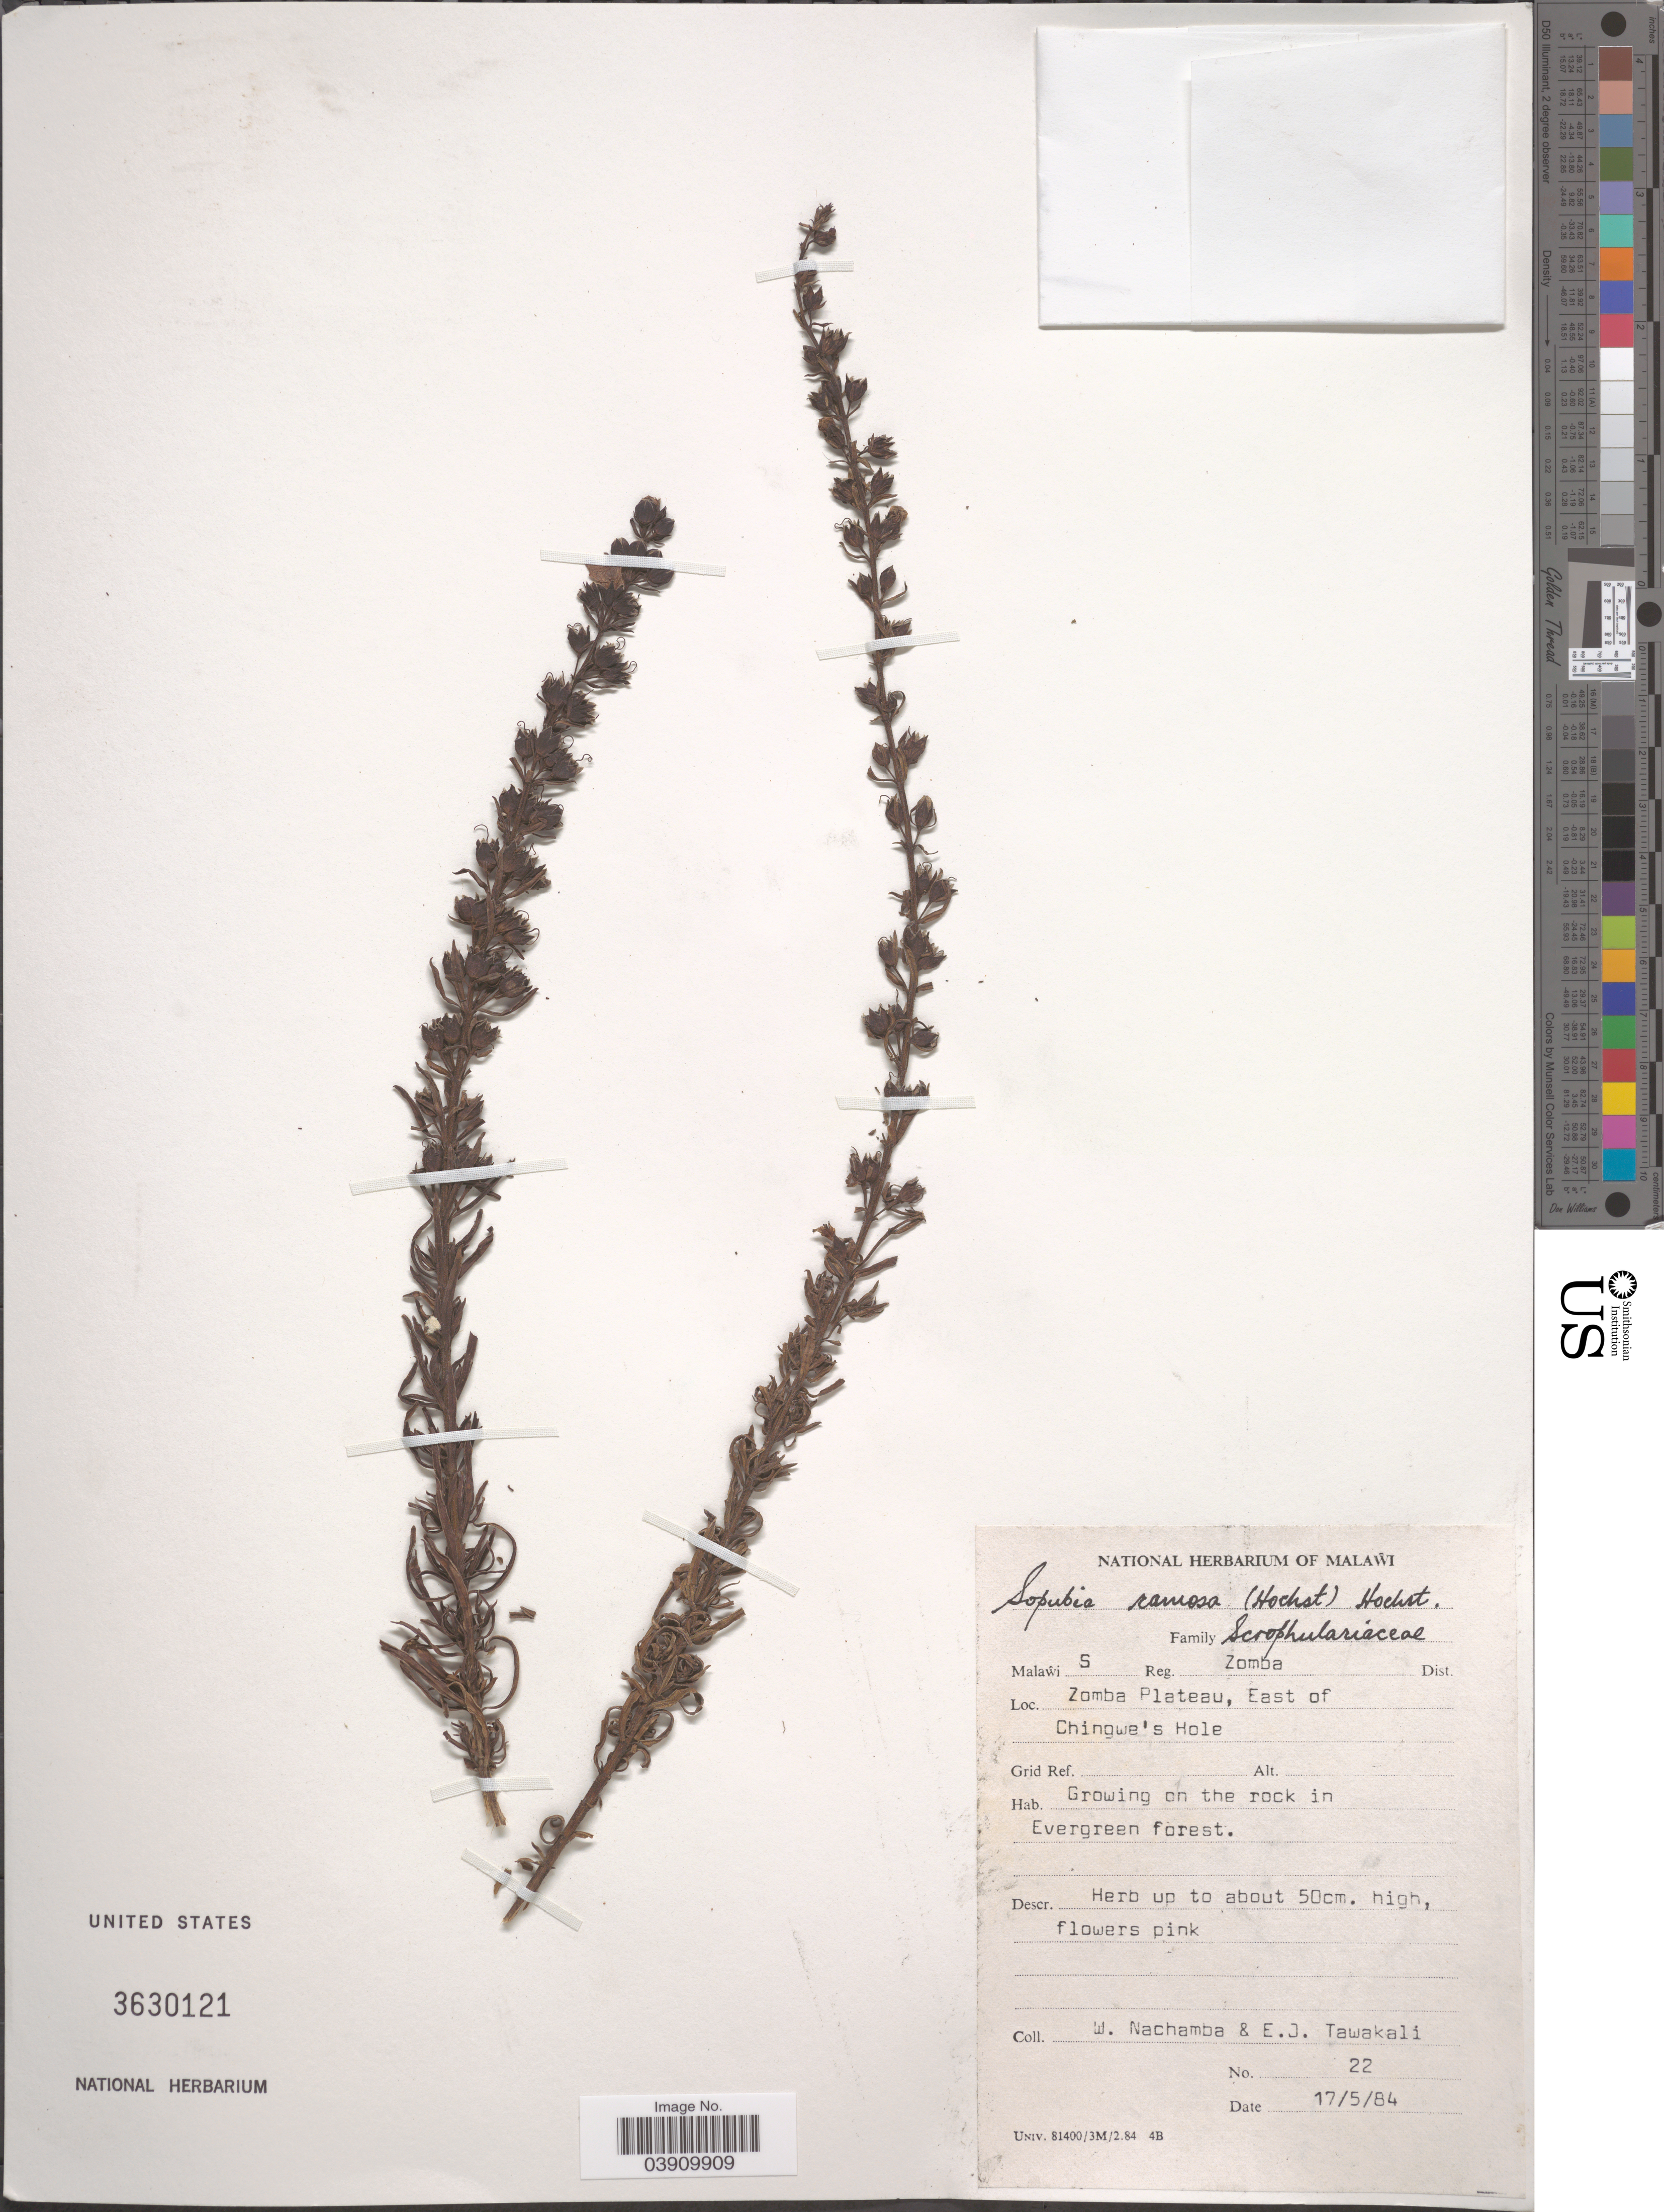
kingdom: Plantae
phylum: Tracheophyta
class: Magnoliopsida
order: Lamiales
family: Orobanchaceae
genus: Sopubia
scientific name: Sopubia ramosa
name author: (Hochst.) Hochst.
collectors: W. Nachamba & E. Tawakali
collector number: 22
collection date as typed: Transcribed d/m/y: 17/5/84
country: Malawi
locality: Malawi S Reg. Zomba Dist. Zomba Plateau, East of Chingwe's Hole. Growing on the rock in Evergreen forest.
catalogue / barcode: US 3630121